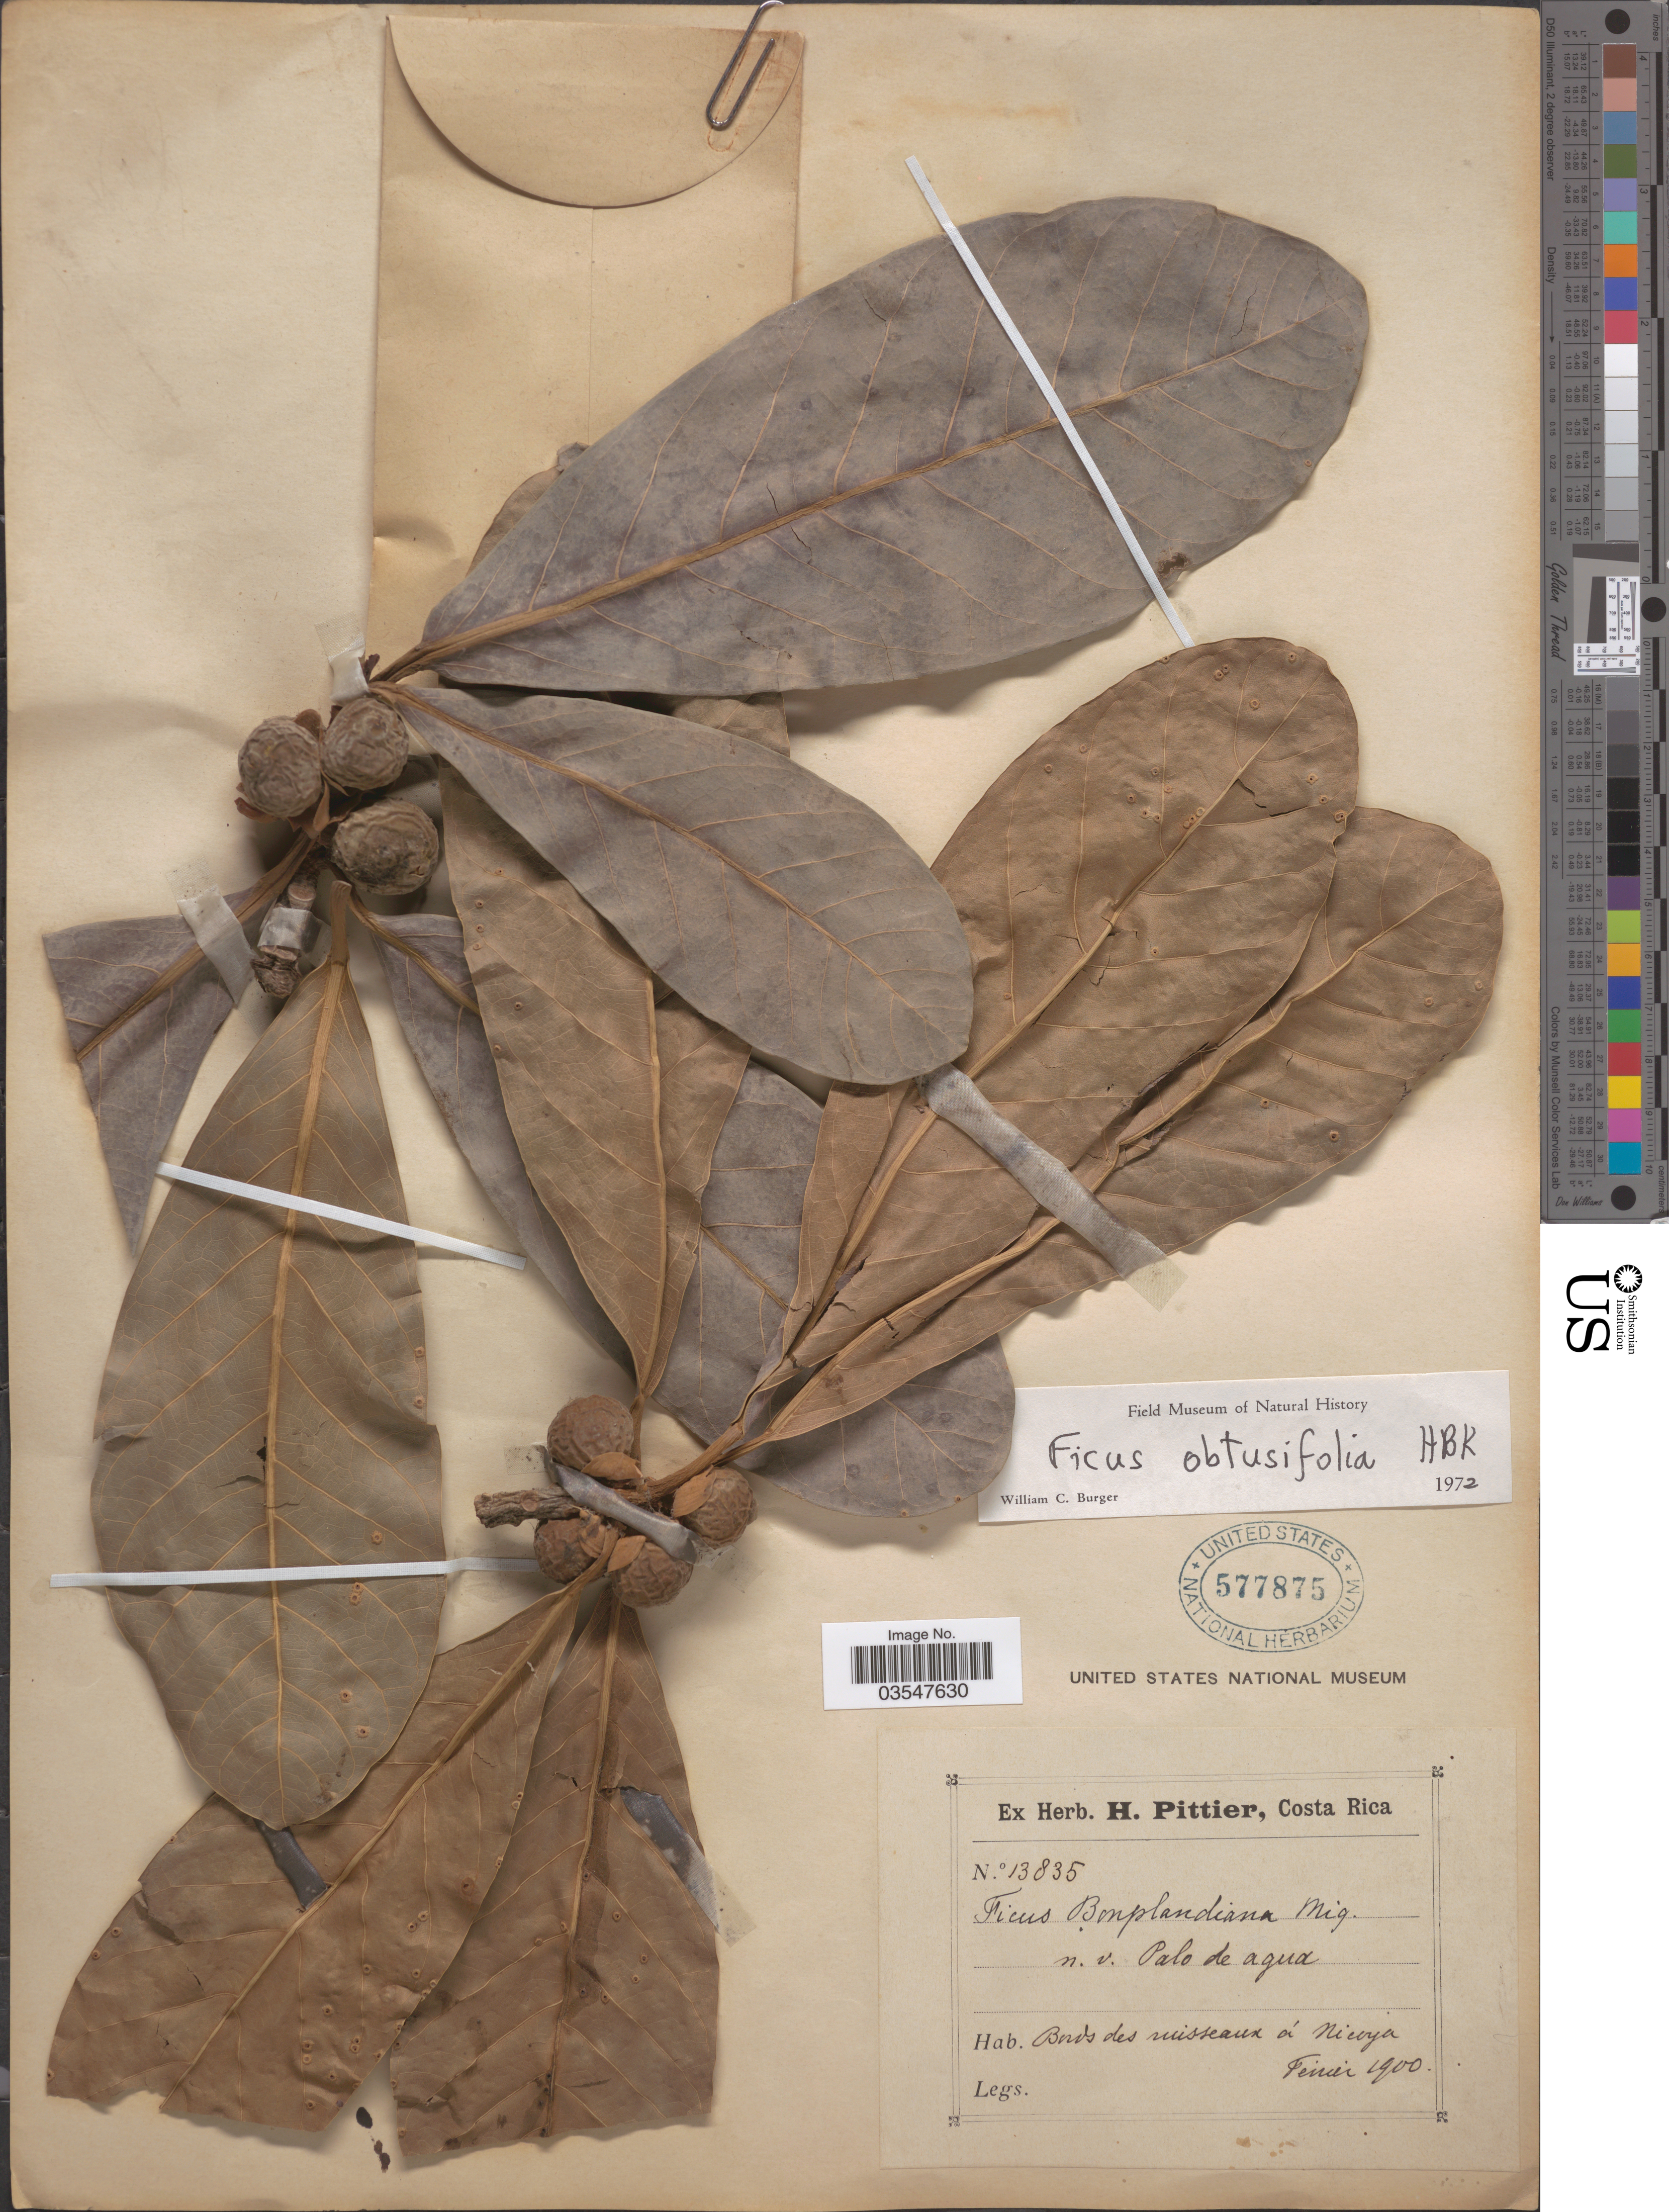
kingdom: Plantae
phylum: Tracheophyta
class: Magnoliopsida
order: Rosales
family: Moraceae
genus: Ficus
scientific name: Ficus obtusifolia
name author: Kunth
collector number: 13835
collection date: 1900-02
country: Costa Rica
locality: Bords des ruisseaux á Nicoya.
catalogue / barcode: US 577875